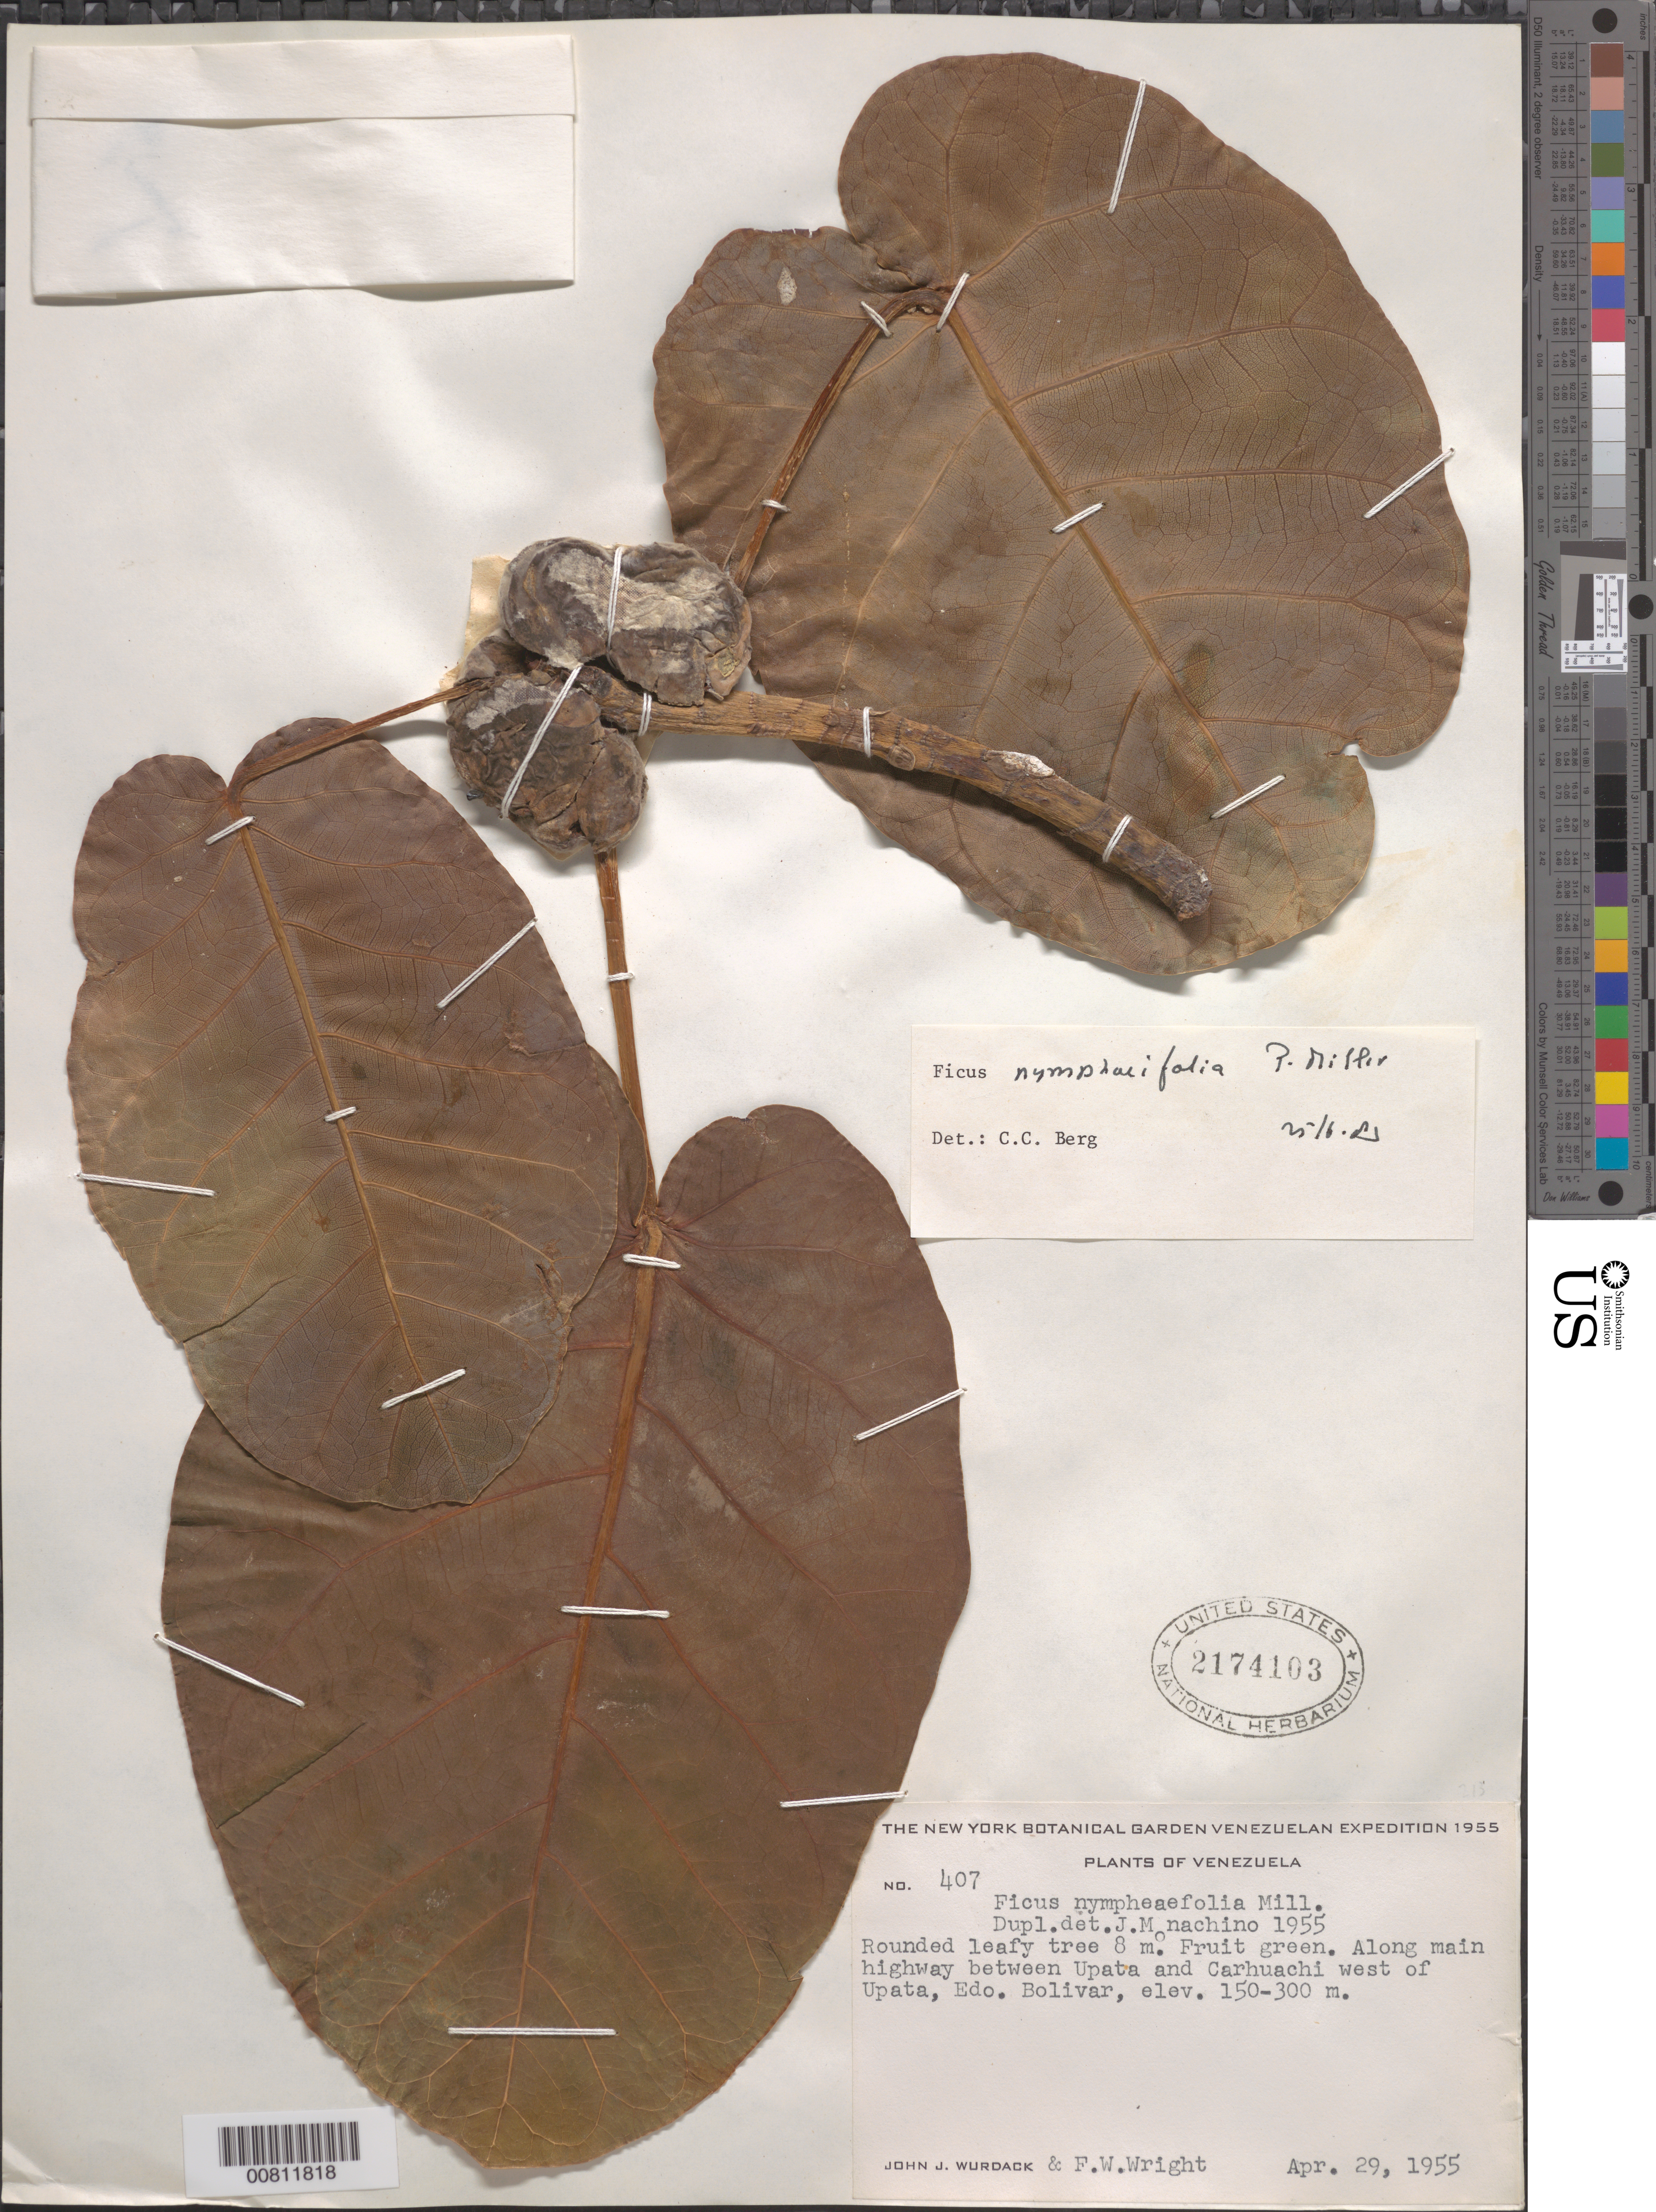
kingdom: Plantae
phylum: Tracheophyta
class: Magnoliopsida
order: Rosales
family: Moraceae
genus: Ficus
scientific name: Ficus nymphaeifolia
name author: Mill.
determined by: Berg, C. C.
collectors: J. J. Wurdack & F. W. Wright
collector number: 407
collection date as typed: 29-Apr-55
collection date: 1955-04-29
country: Venezuela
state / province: Bolívar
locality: Upata to Carhuachi, W of Upata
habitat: Along main highway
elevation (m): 150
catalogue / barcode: US 2174103